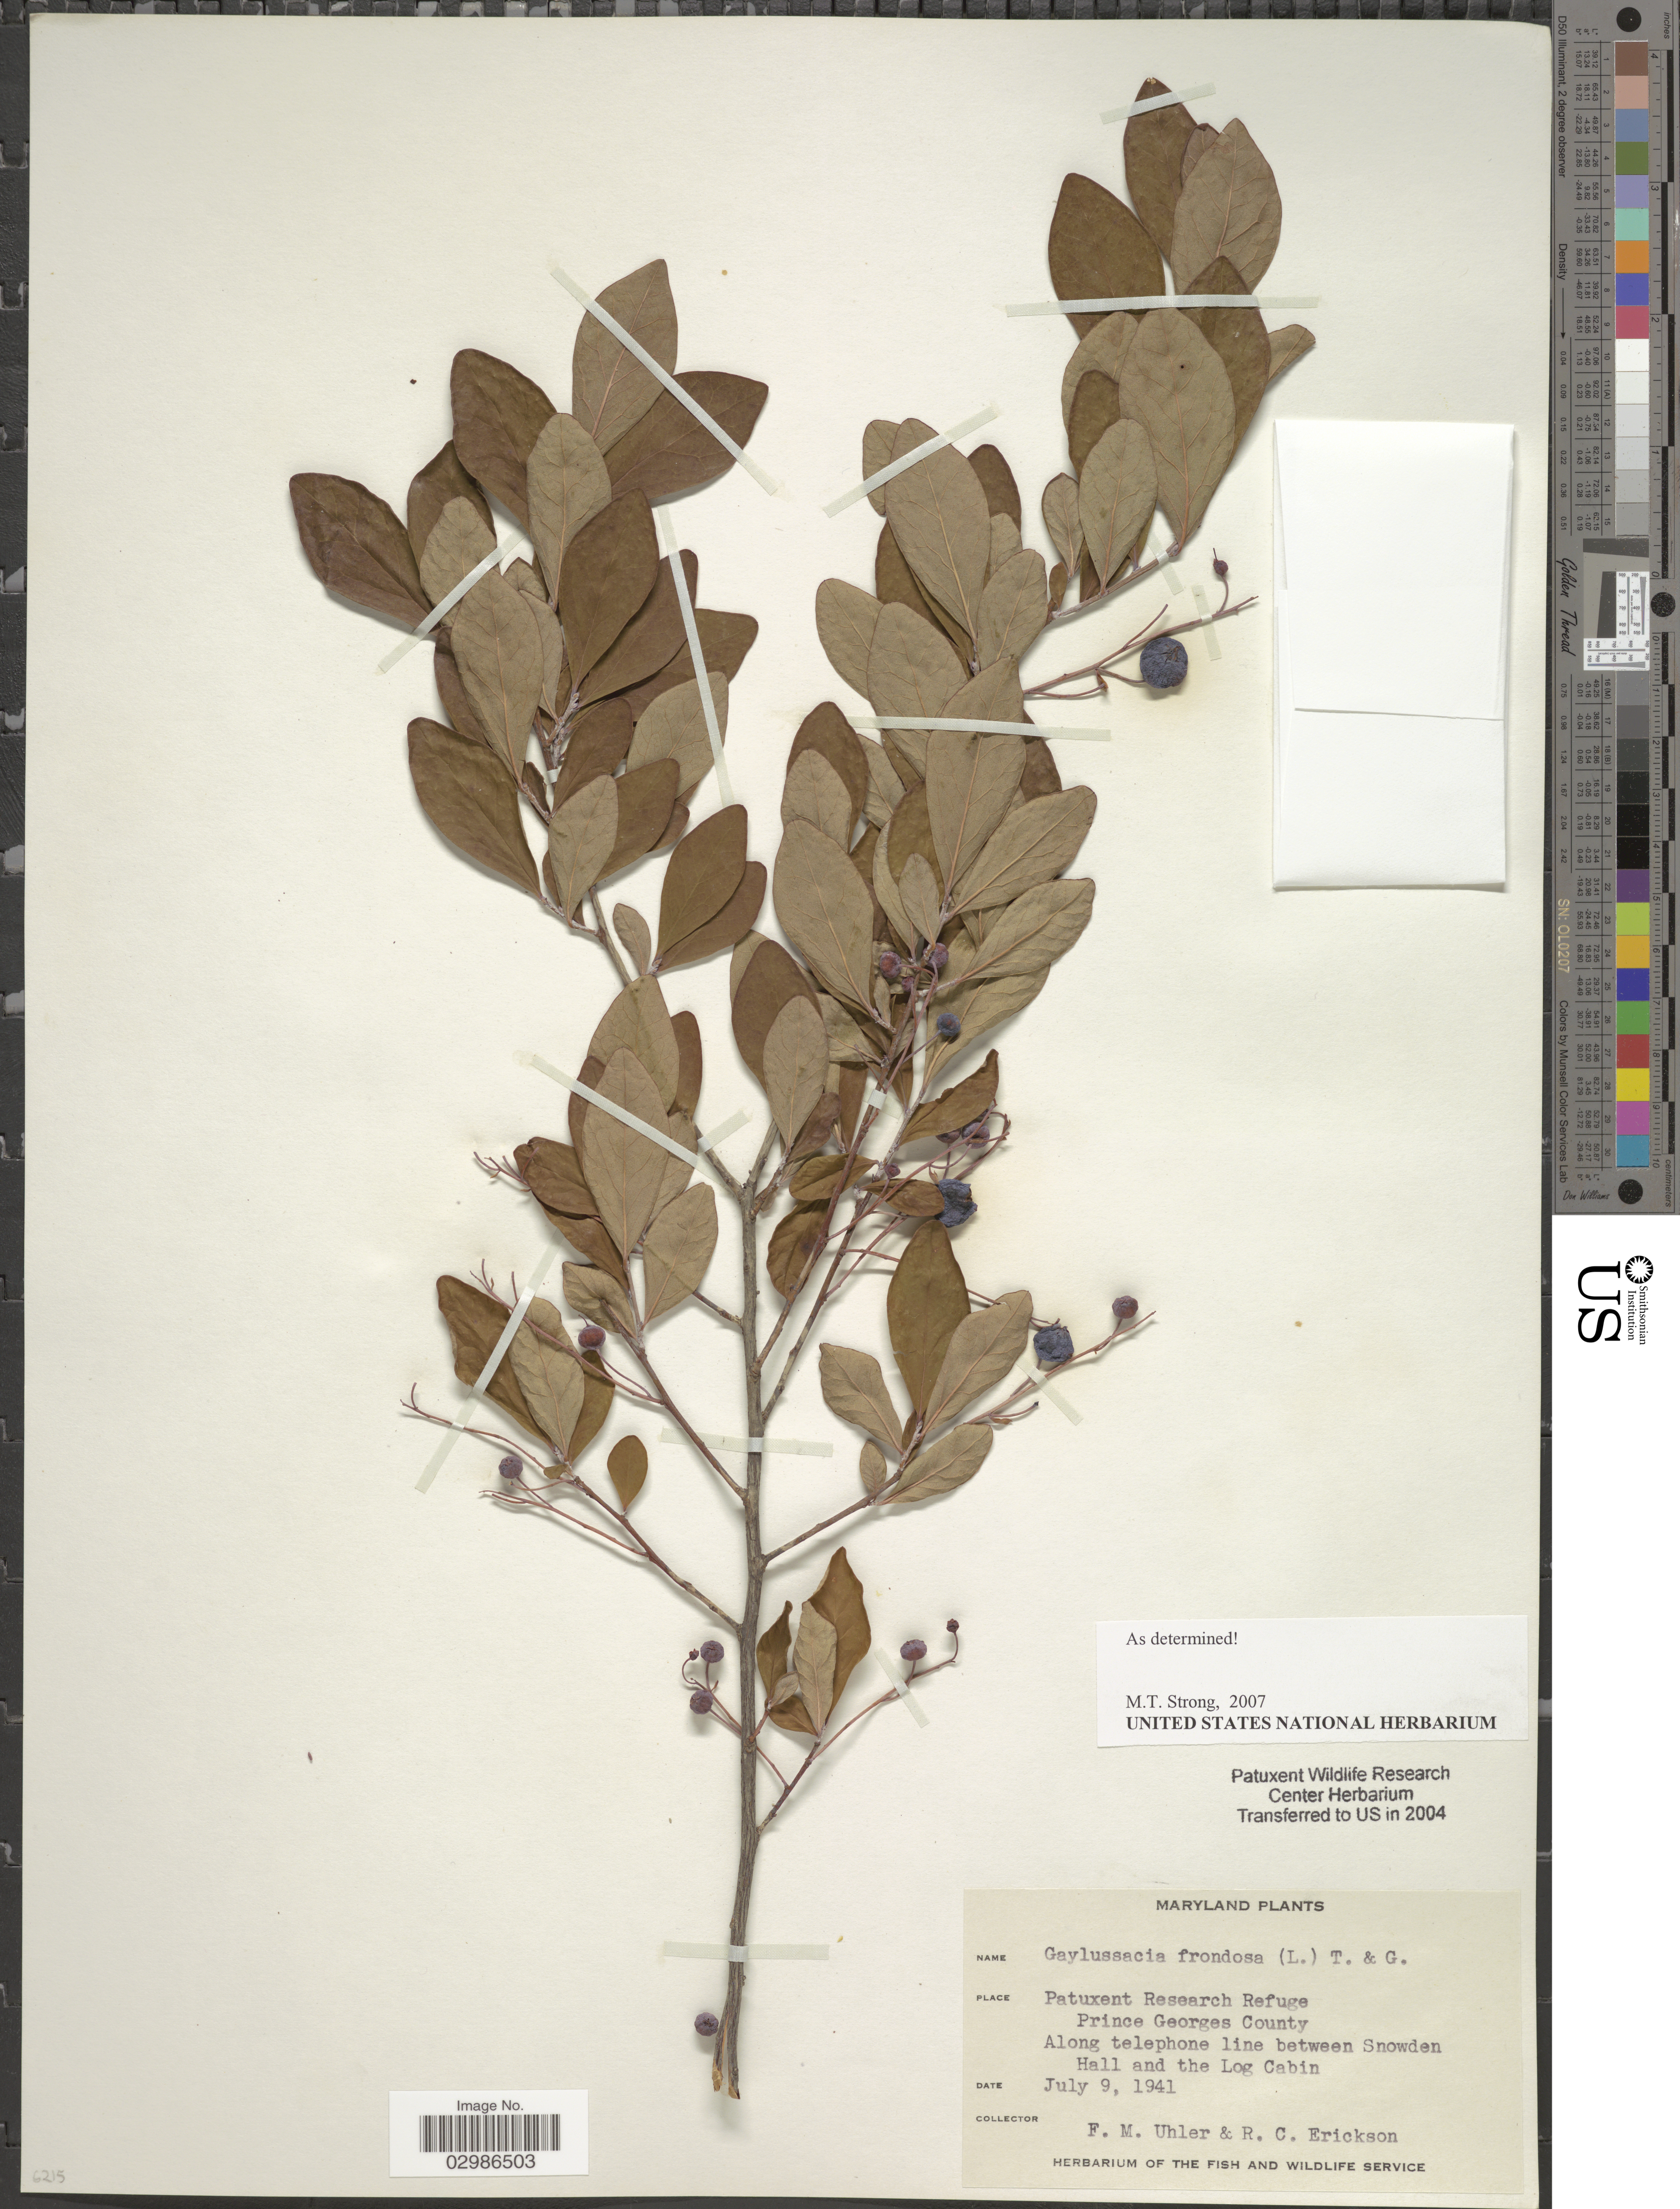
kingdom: Plantae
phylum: Tracheophyta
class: Magnoliopsida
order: Ericales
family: Ericaceae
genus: Gaylussacia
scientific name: Gaylussacia frondosa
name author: (L.) Torr. & A. Gray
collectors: F. M. Uhler & R. Erickson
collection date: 1941-07-09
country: United States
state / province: Maryland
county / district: Prince George's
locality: Patuxent Research Refuge. Prince Georges County. Along telephone line between Snowden Hall and the Log Cabin.